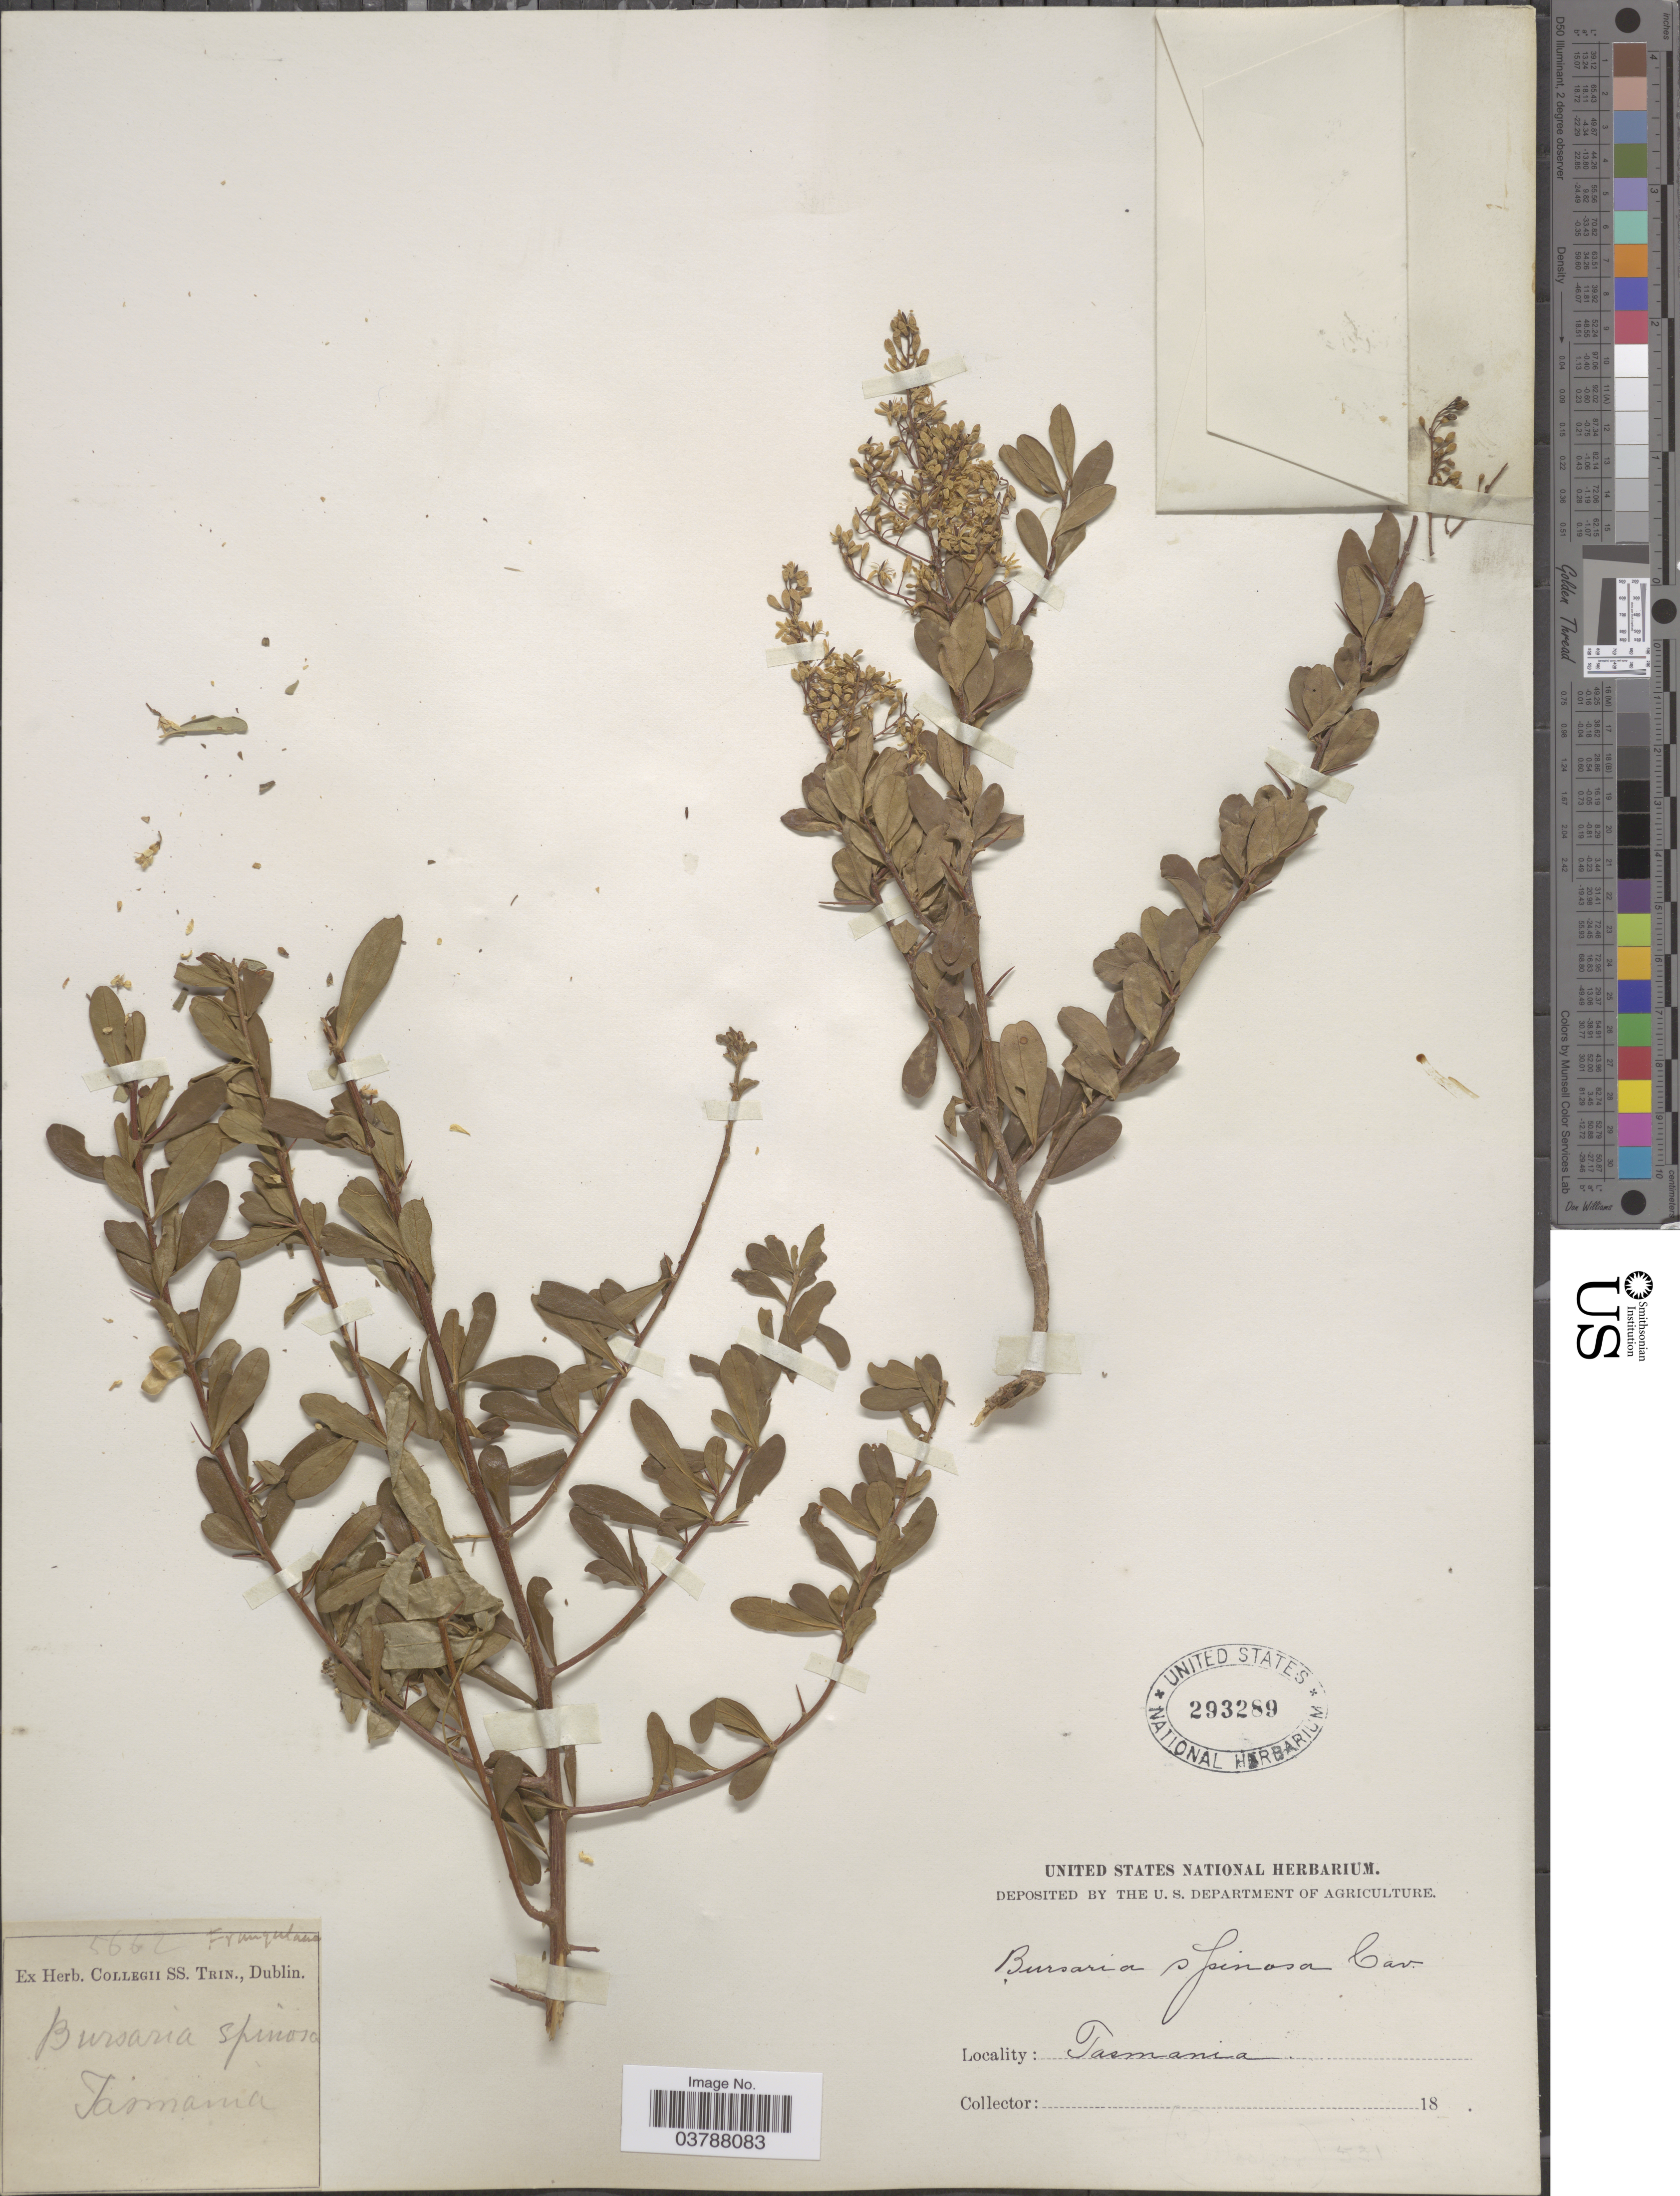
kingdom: Plantae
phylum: Tracheophyta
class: Magnoliopsida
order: Apiales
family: Pittosporaceae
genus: Bursaria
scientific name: Bursaria spinosa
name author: Cav.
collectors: ex Herb. Collegii SS. Trin.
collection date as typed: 18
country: Australia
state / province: Tasmania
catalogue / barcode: US 293289